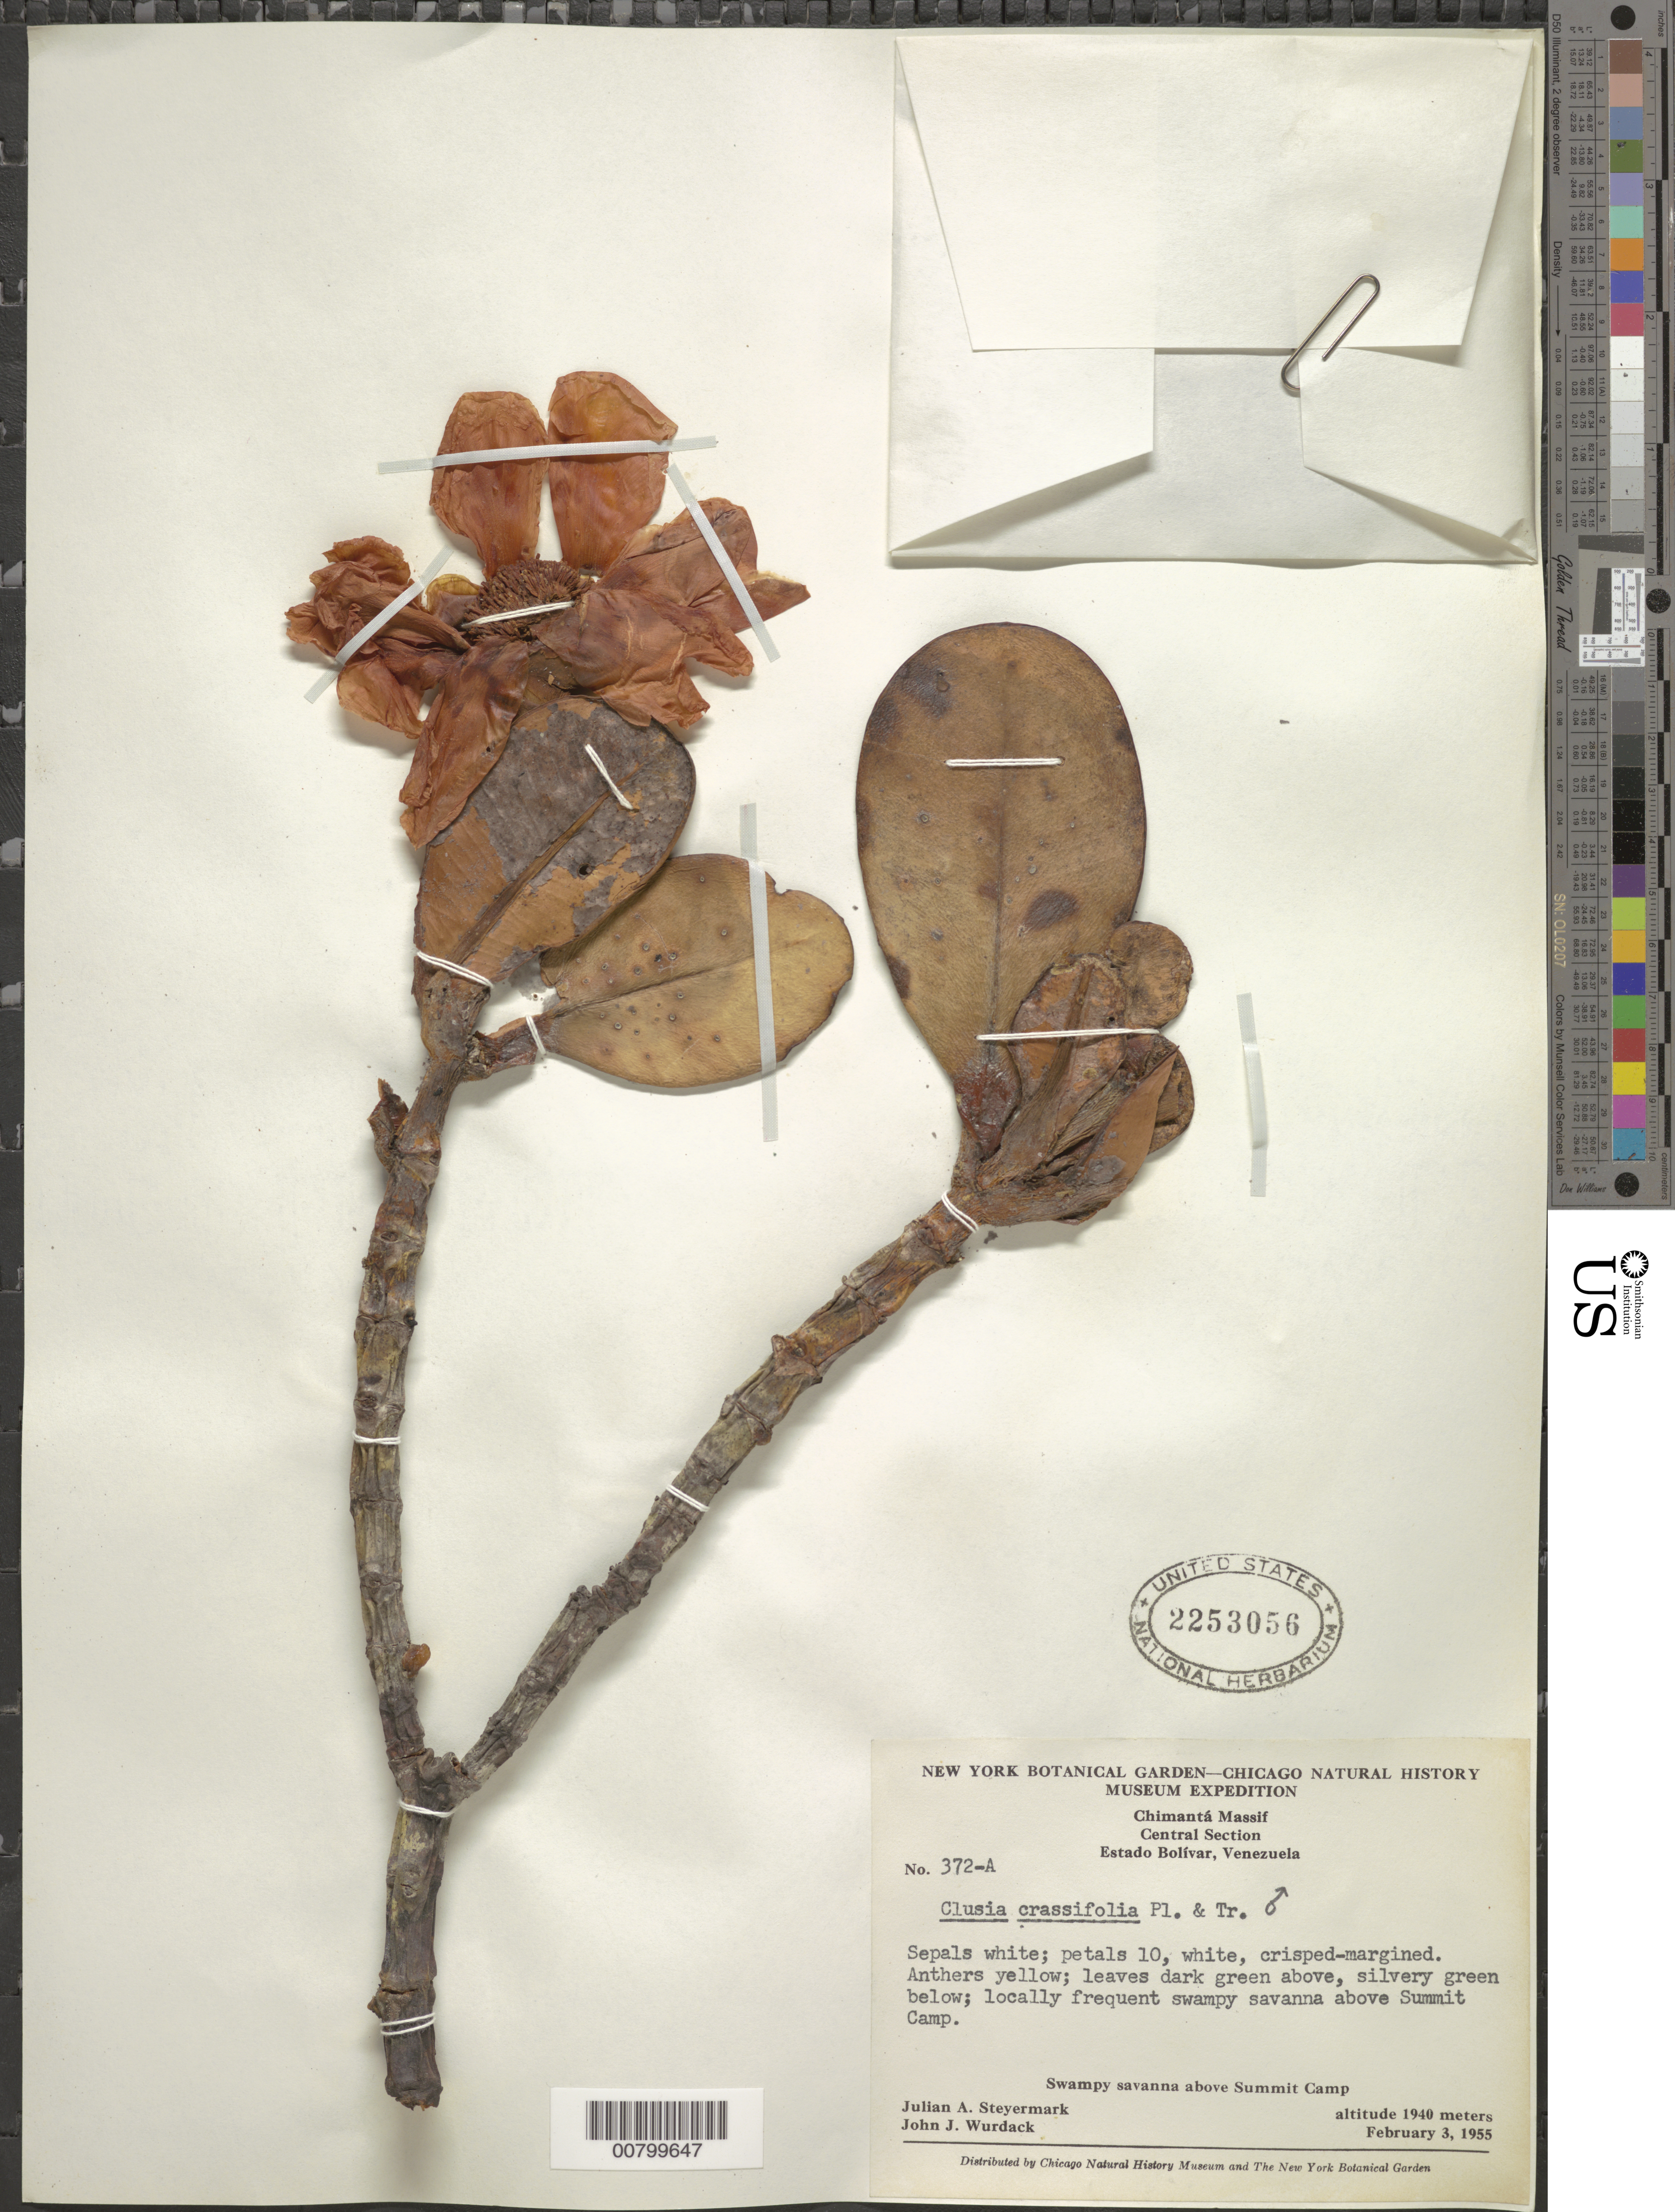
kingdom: Plantae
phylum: Tracheophyta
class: Magnoliopsida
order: Malpighiales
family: Clusiaceae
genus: Clusia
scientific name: Clusia crassifolia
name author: Planch. & Triana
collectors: J. Steyermark & J. J. Wurdack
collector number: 55 372 A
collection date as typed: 3-Feb-55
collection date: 1955-02-03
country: Venezuela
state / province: Bolívar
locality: Chimantá Massif, Central Section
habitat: Swampy savanna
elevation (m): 1940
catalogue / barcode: US 2253056